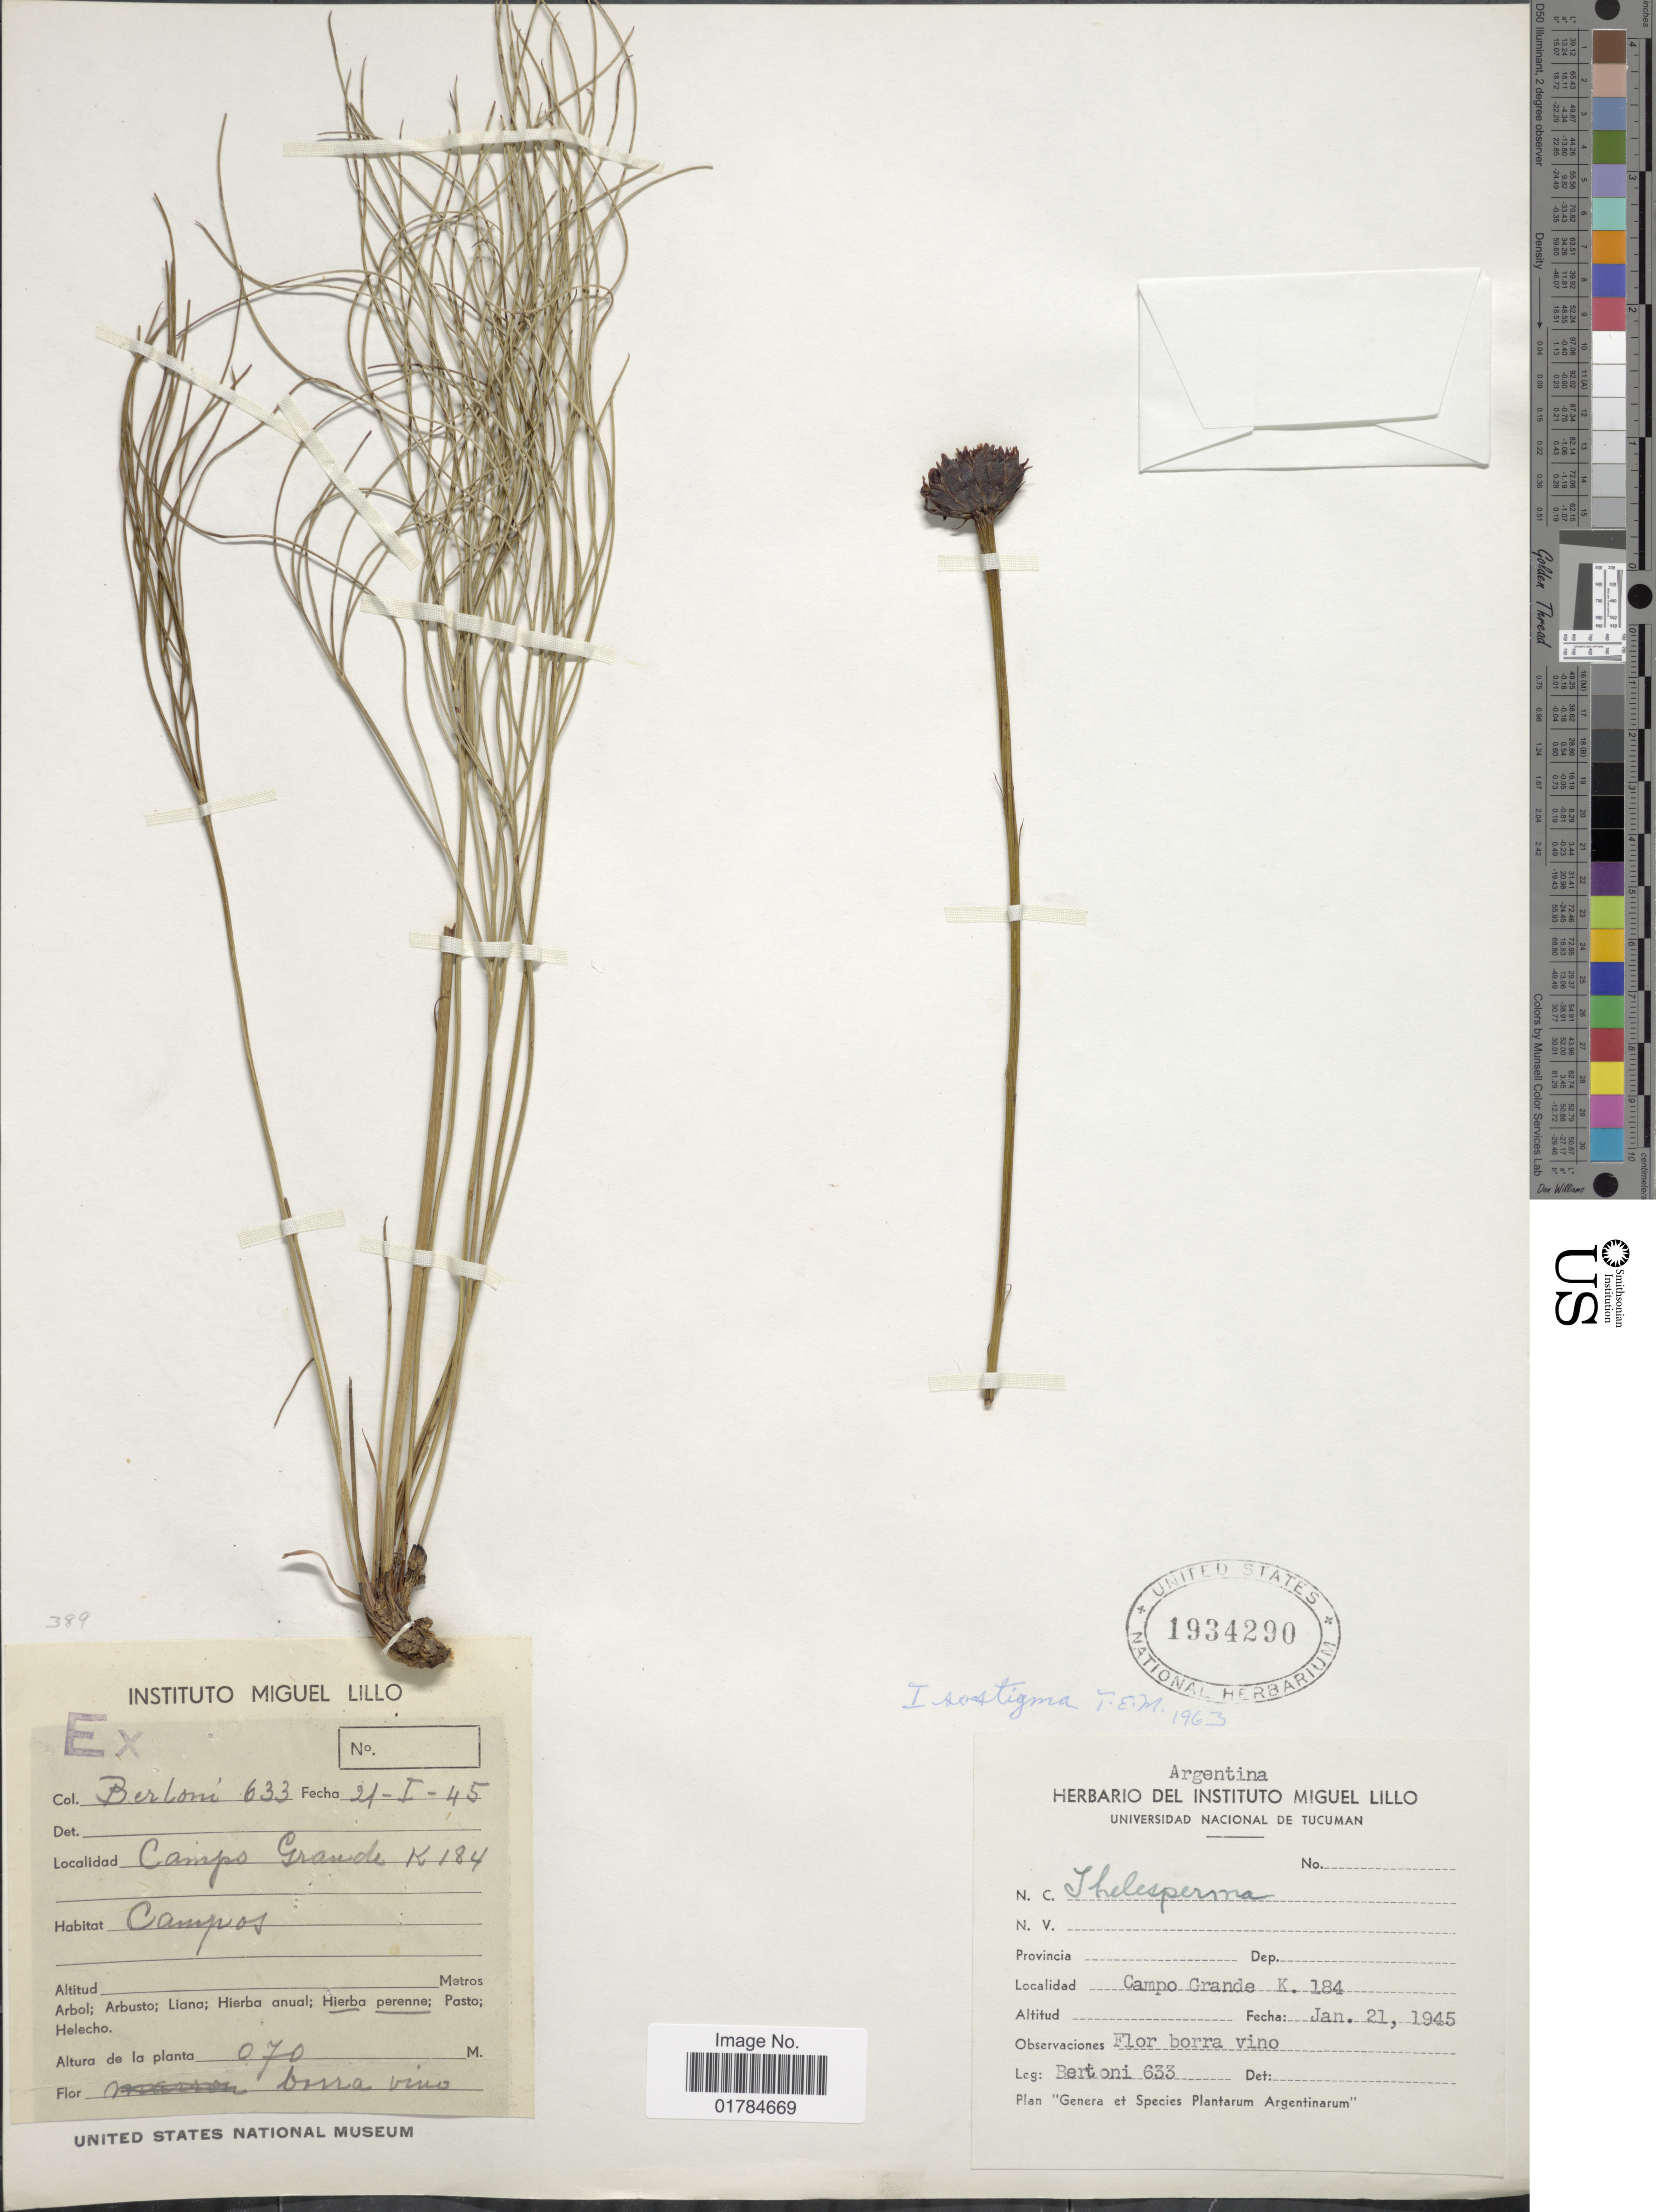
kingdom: Plantae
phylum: Tracheophyta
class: Magnoliopsida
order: Asterales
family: Asteraceae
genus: Isostigma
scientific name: Isostigma sp.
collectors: -- Bertoni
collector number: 633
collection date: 1945-01-21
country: Argentina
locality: Campo Grande K.184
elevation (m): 70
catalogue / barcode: US 1934290